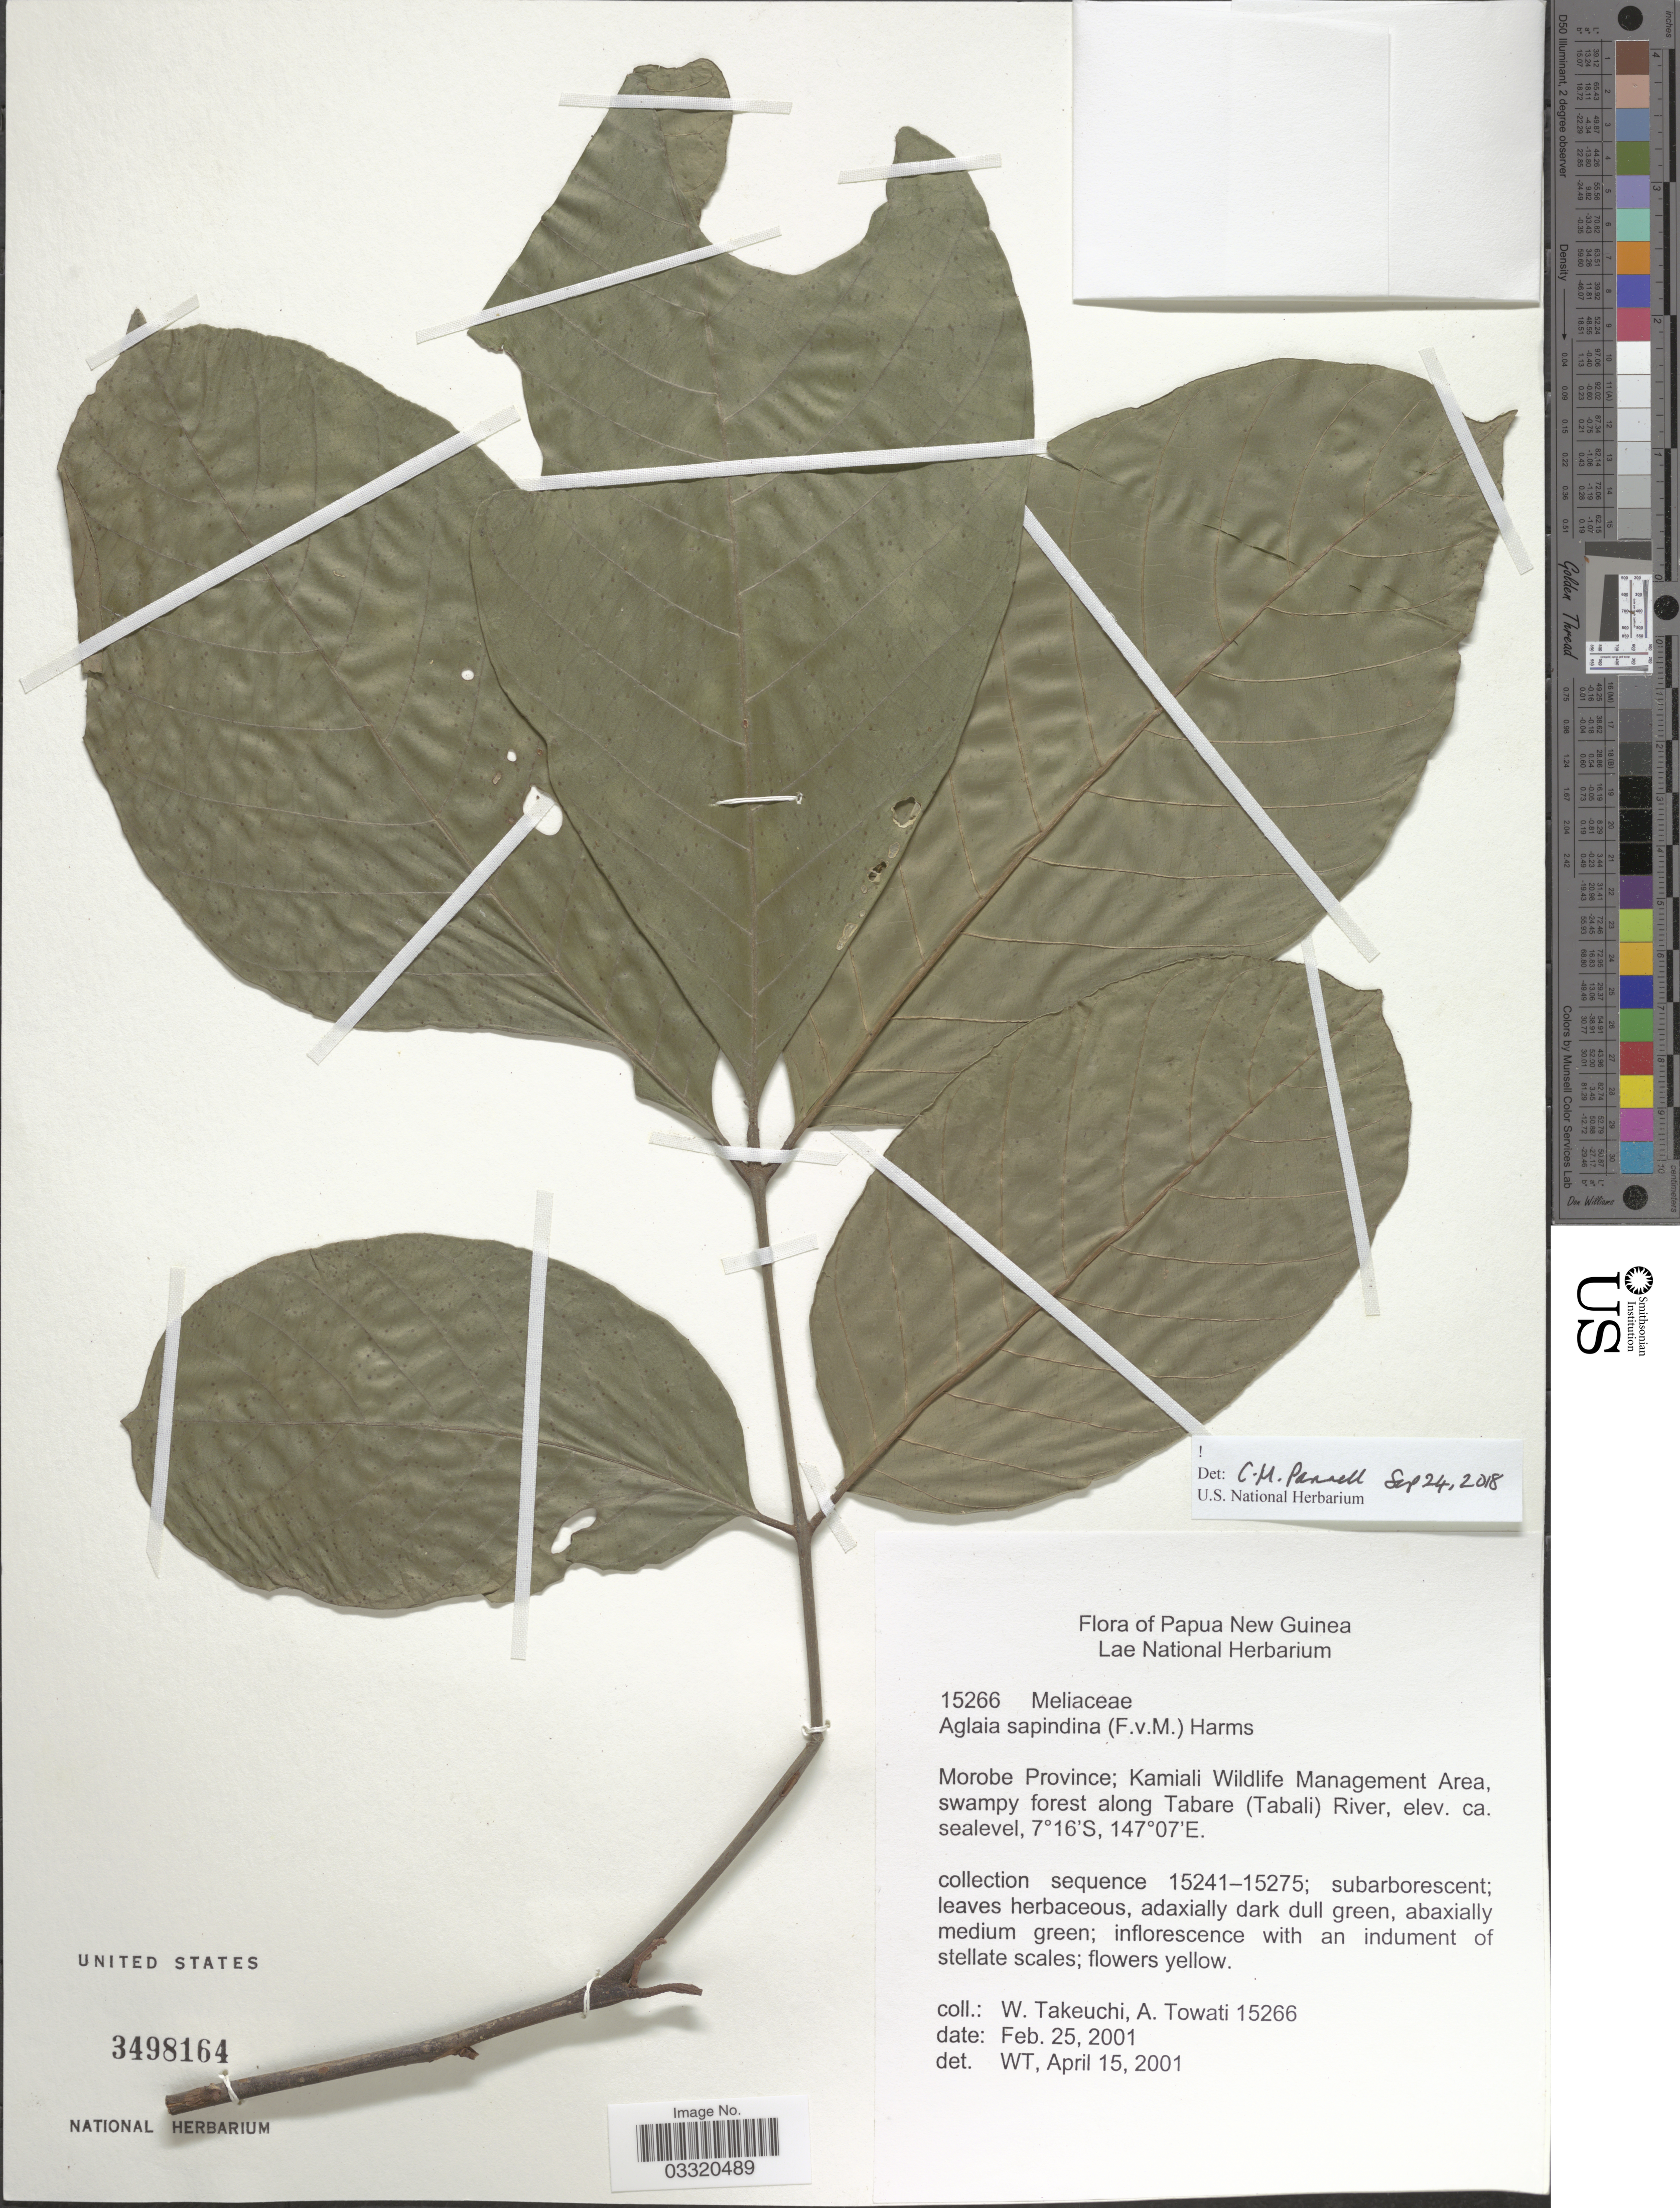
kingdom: Plantae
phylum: Tracheophyta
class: Magnoliopsida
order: Sapindales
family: Meliaceae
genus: Aglaia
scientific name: Aglaia sapindina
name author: (F. Muell.) Harms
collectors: W. Takeuchi & A. Towati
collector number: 15266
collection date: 2001-02-25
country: Papua New Guinea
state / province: Morobe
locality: Papua New Guinea. Kamiali Wildlife Management Area, swampy forest along Tabare (Tabali) River.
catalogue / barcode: US 3498164